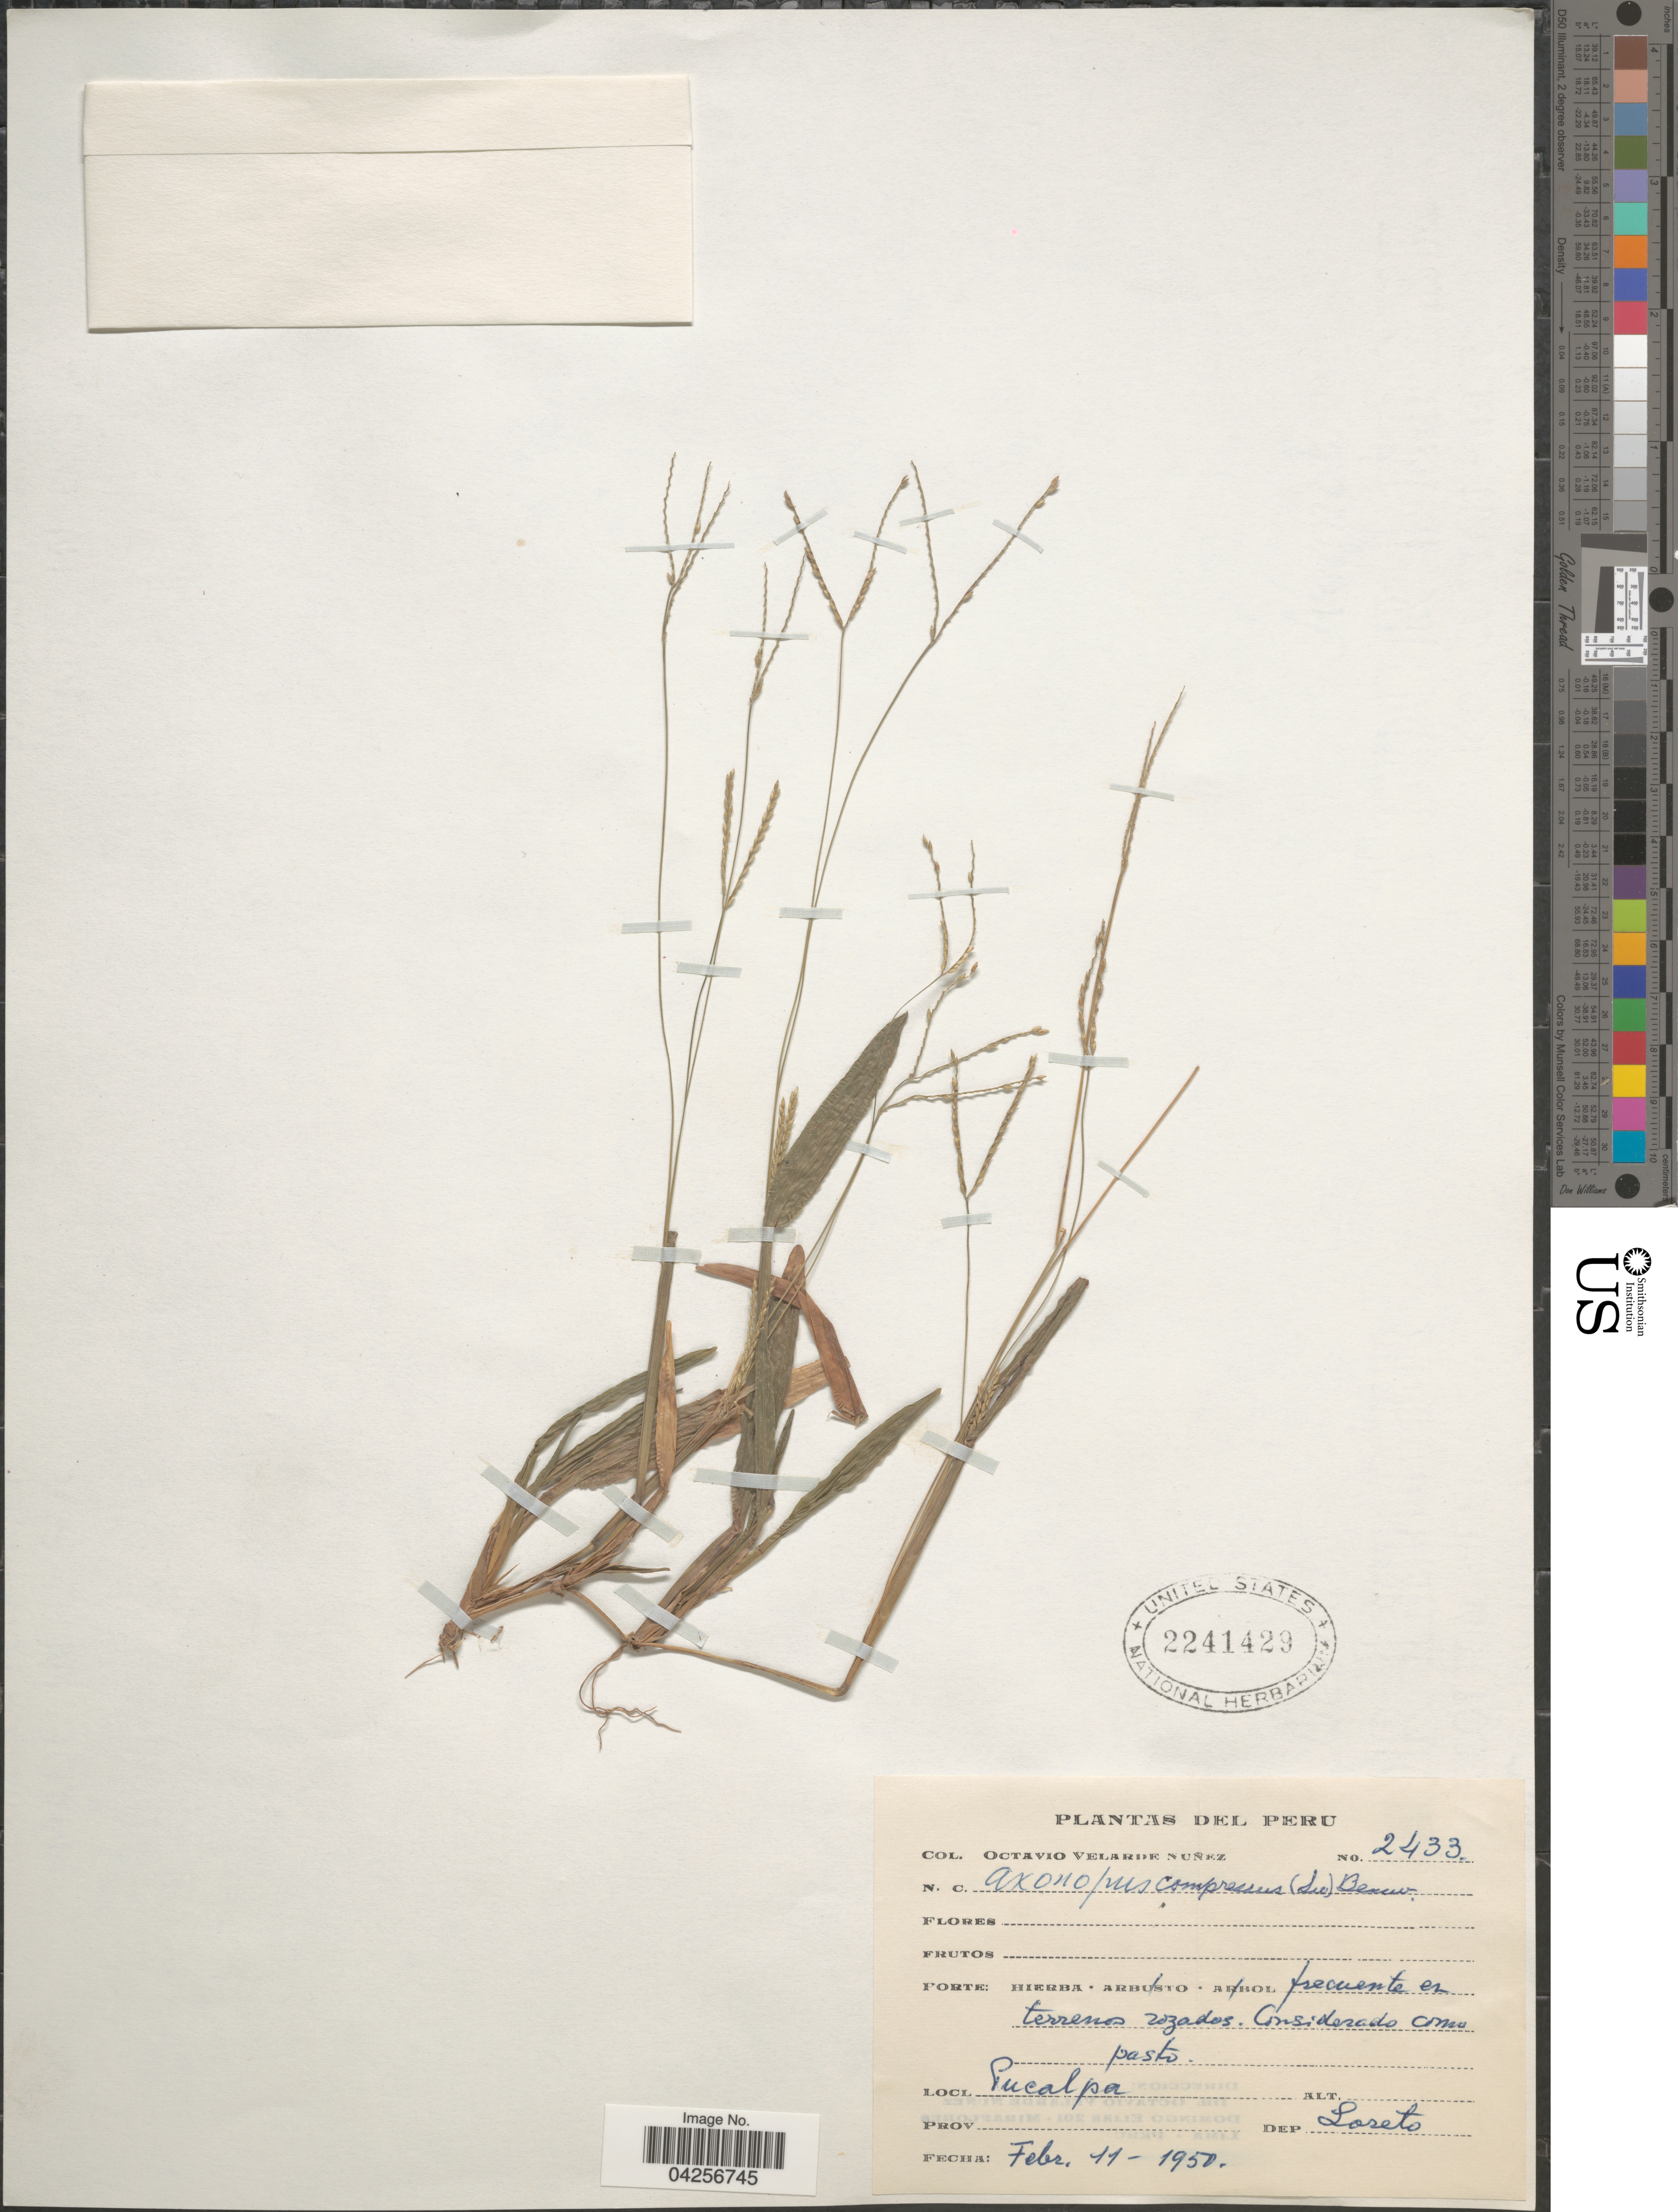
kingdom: Plantae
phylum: Tracheophyta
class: Liliopsida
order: Poales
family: Poaceae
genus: Axonopus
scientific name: Axonopus compressus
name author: (Sw.) P. Beauv.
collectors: O. Velarde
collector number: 2433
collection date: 1950-02-11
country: Peru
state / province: Loreto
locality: Pucalpa. Dept. Loreto.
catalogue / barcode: US 2241429